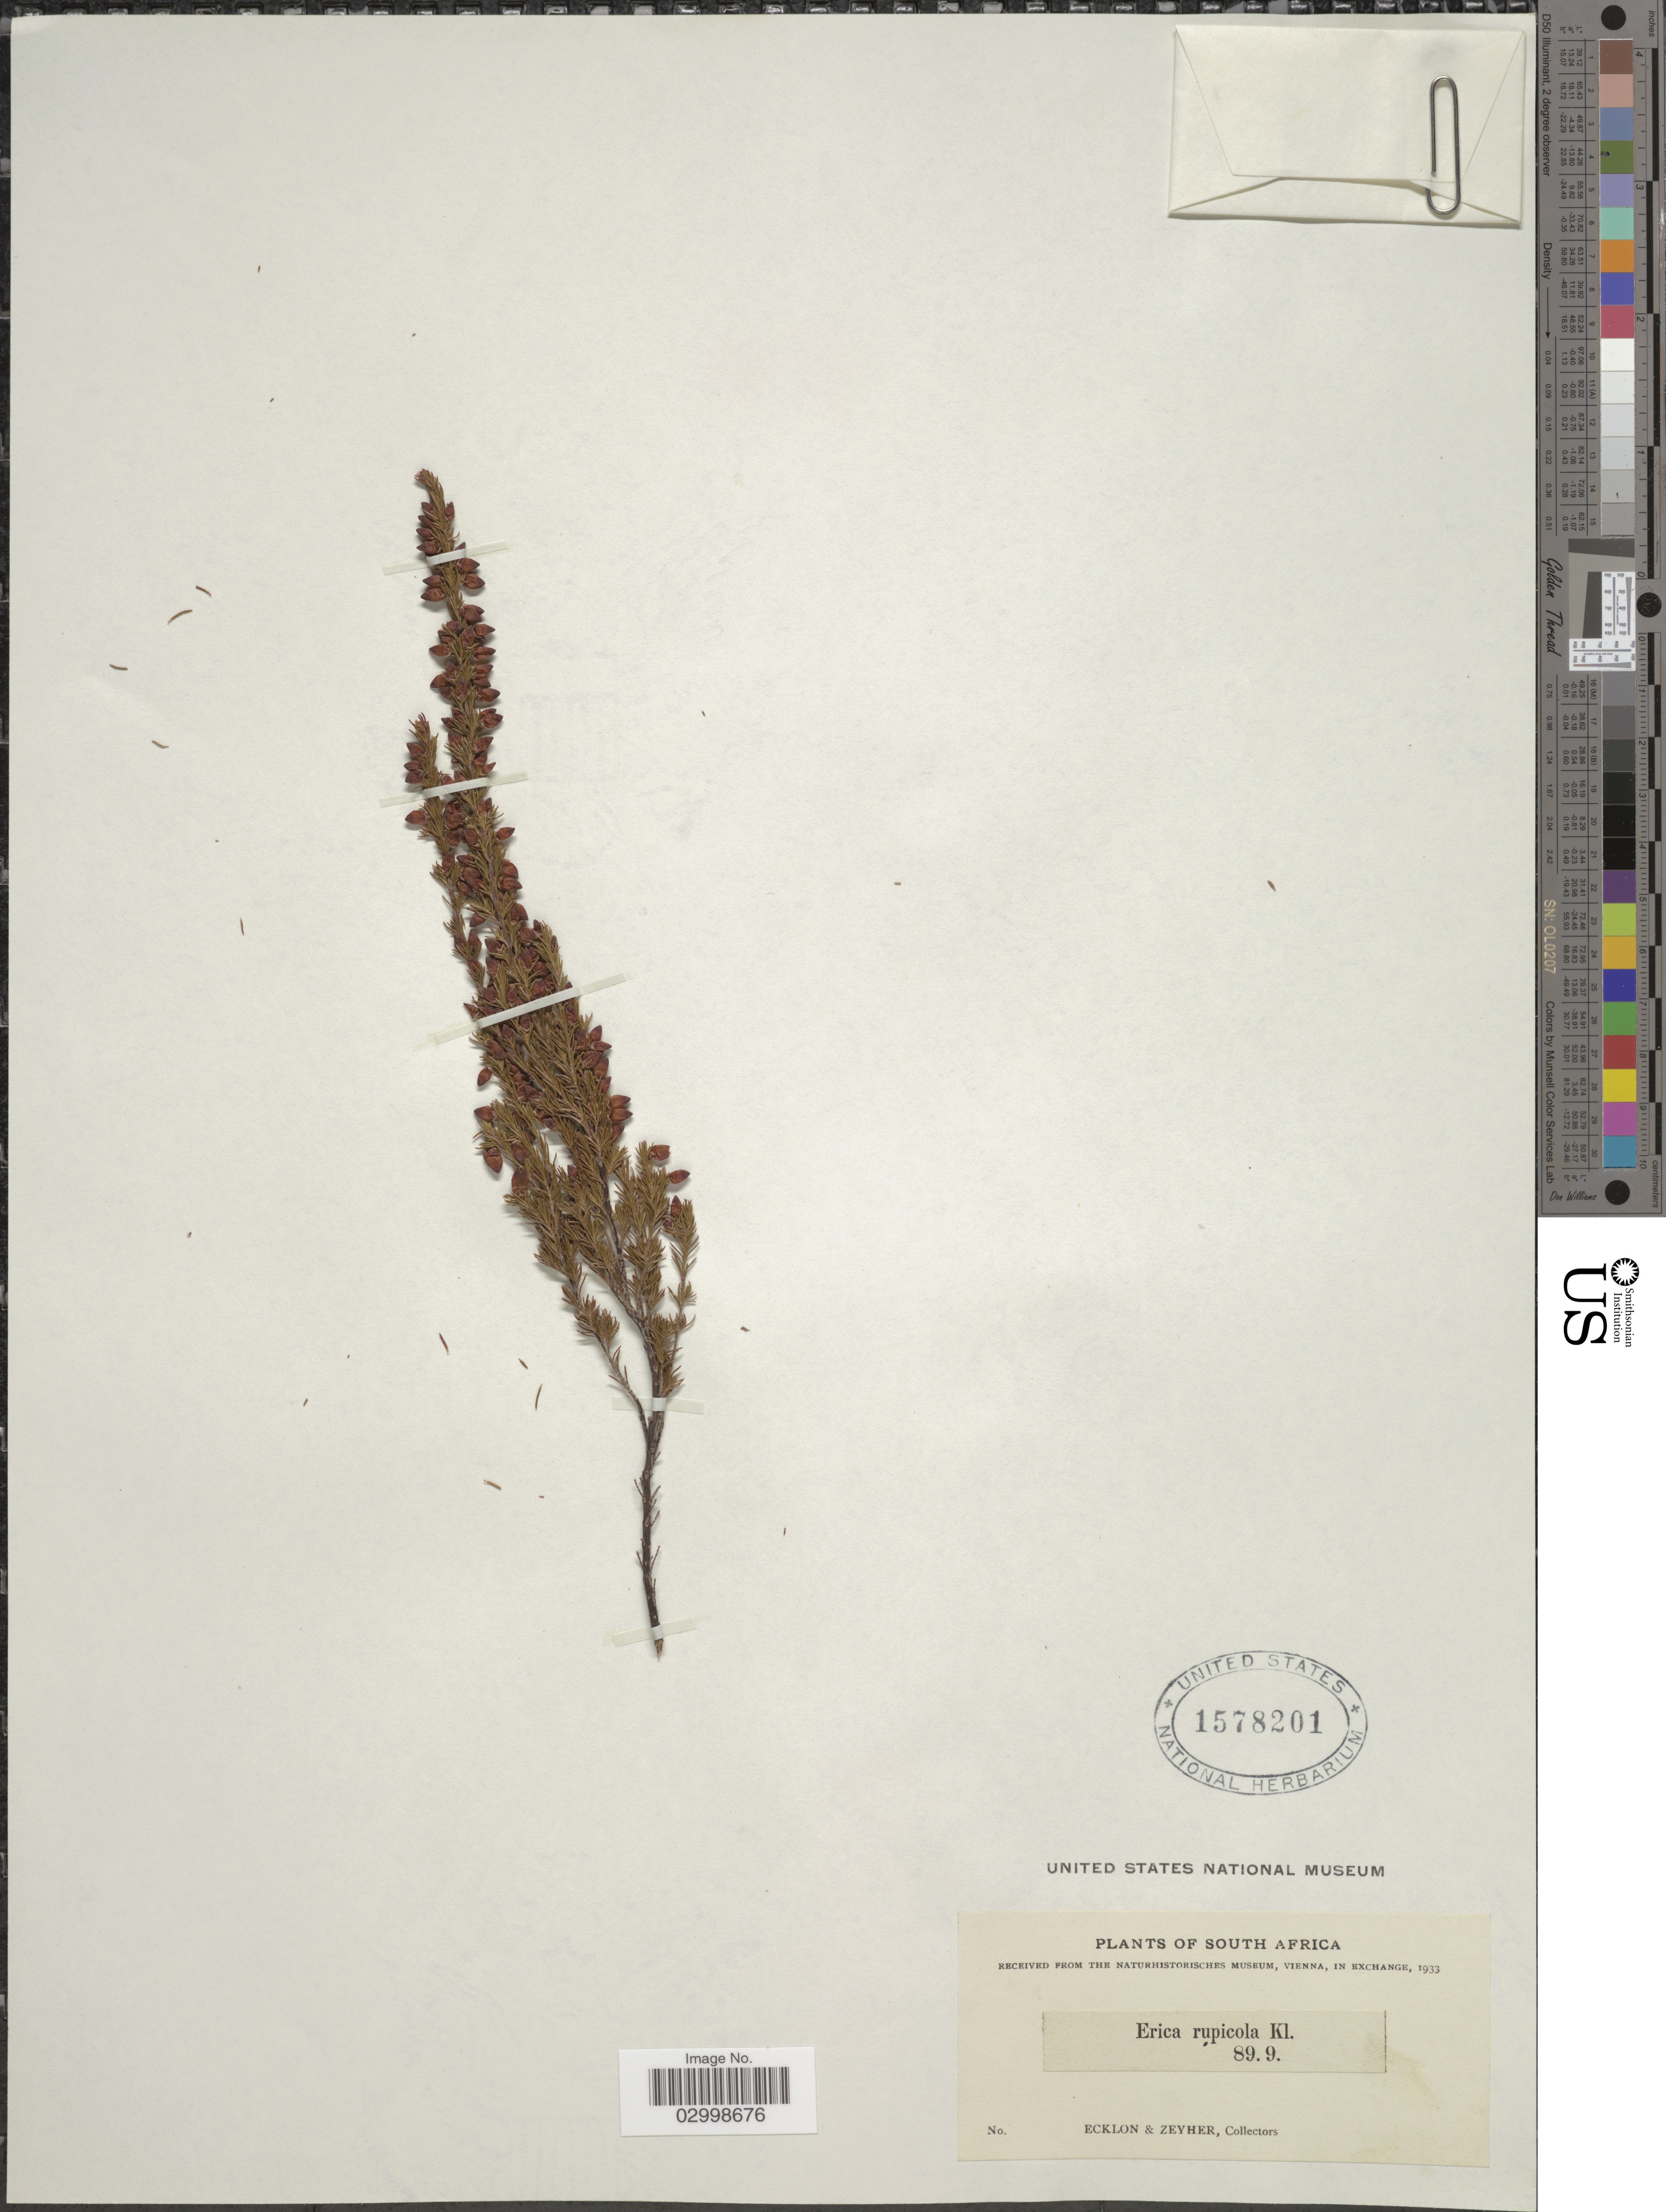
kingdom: Plantae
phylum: Tracheophyta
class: Magnoliopsida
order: Ericales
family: Ericaceae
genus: Erica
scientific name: Erica rupicola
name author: Klotzsch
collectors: -. Ecklon & -. Zeyher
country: South Africa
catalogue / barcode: US 1578201